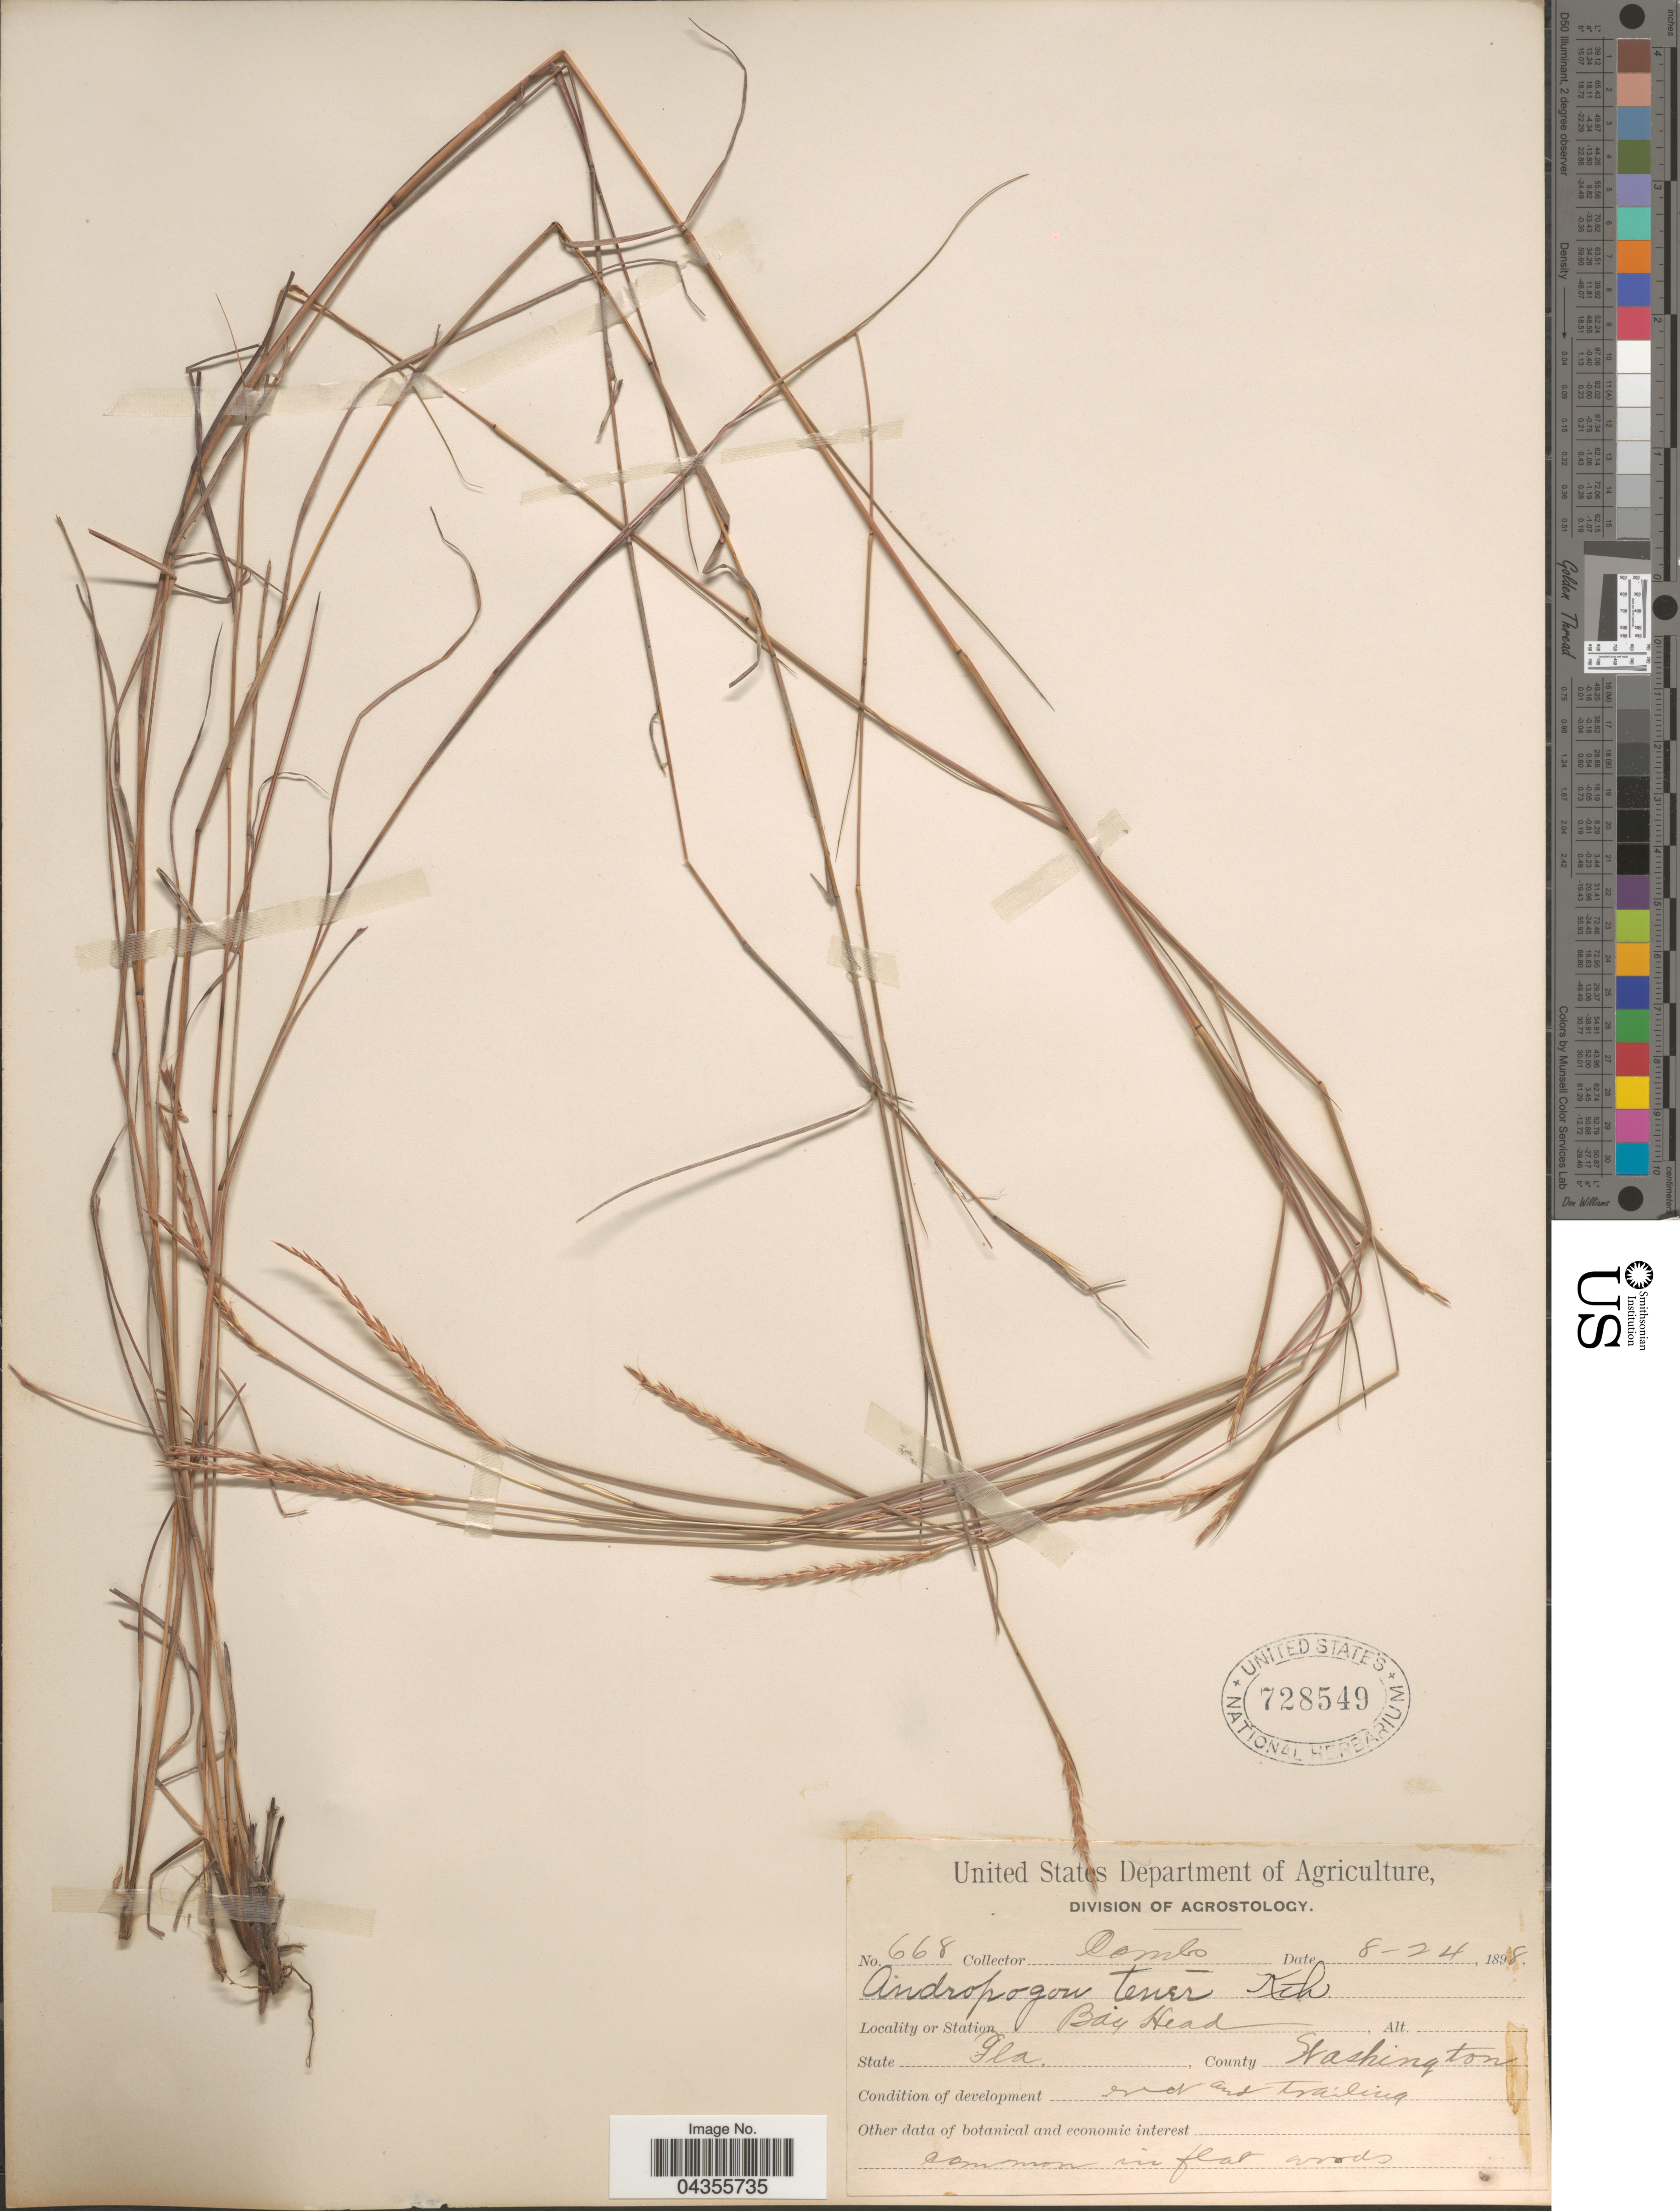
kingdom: Plantae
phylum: Tracheophyta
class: Liliopsida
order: Poales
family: Poaceae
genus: Schizachyrium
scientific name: Schizachyrium tenerum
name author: Nees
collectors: -. Combs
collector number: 668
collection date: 1898-08-24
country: United States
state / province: Florida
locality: Bay Head. County Washington. Common in flat woods.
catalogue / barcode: US 728549